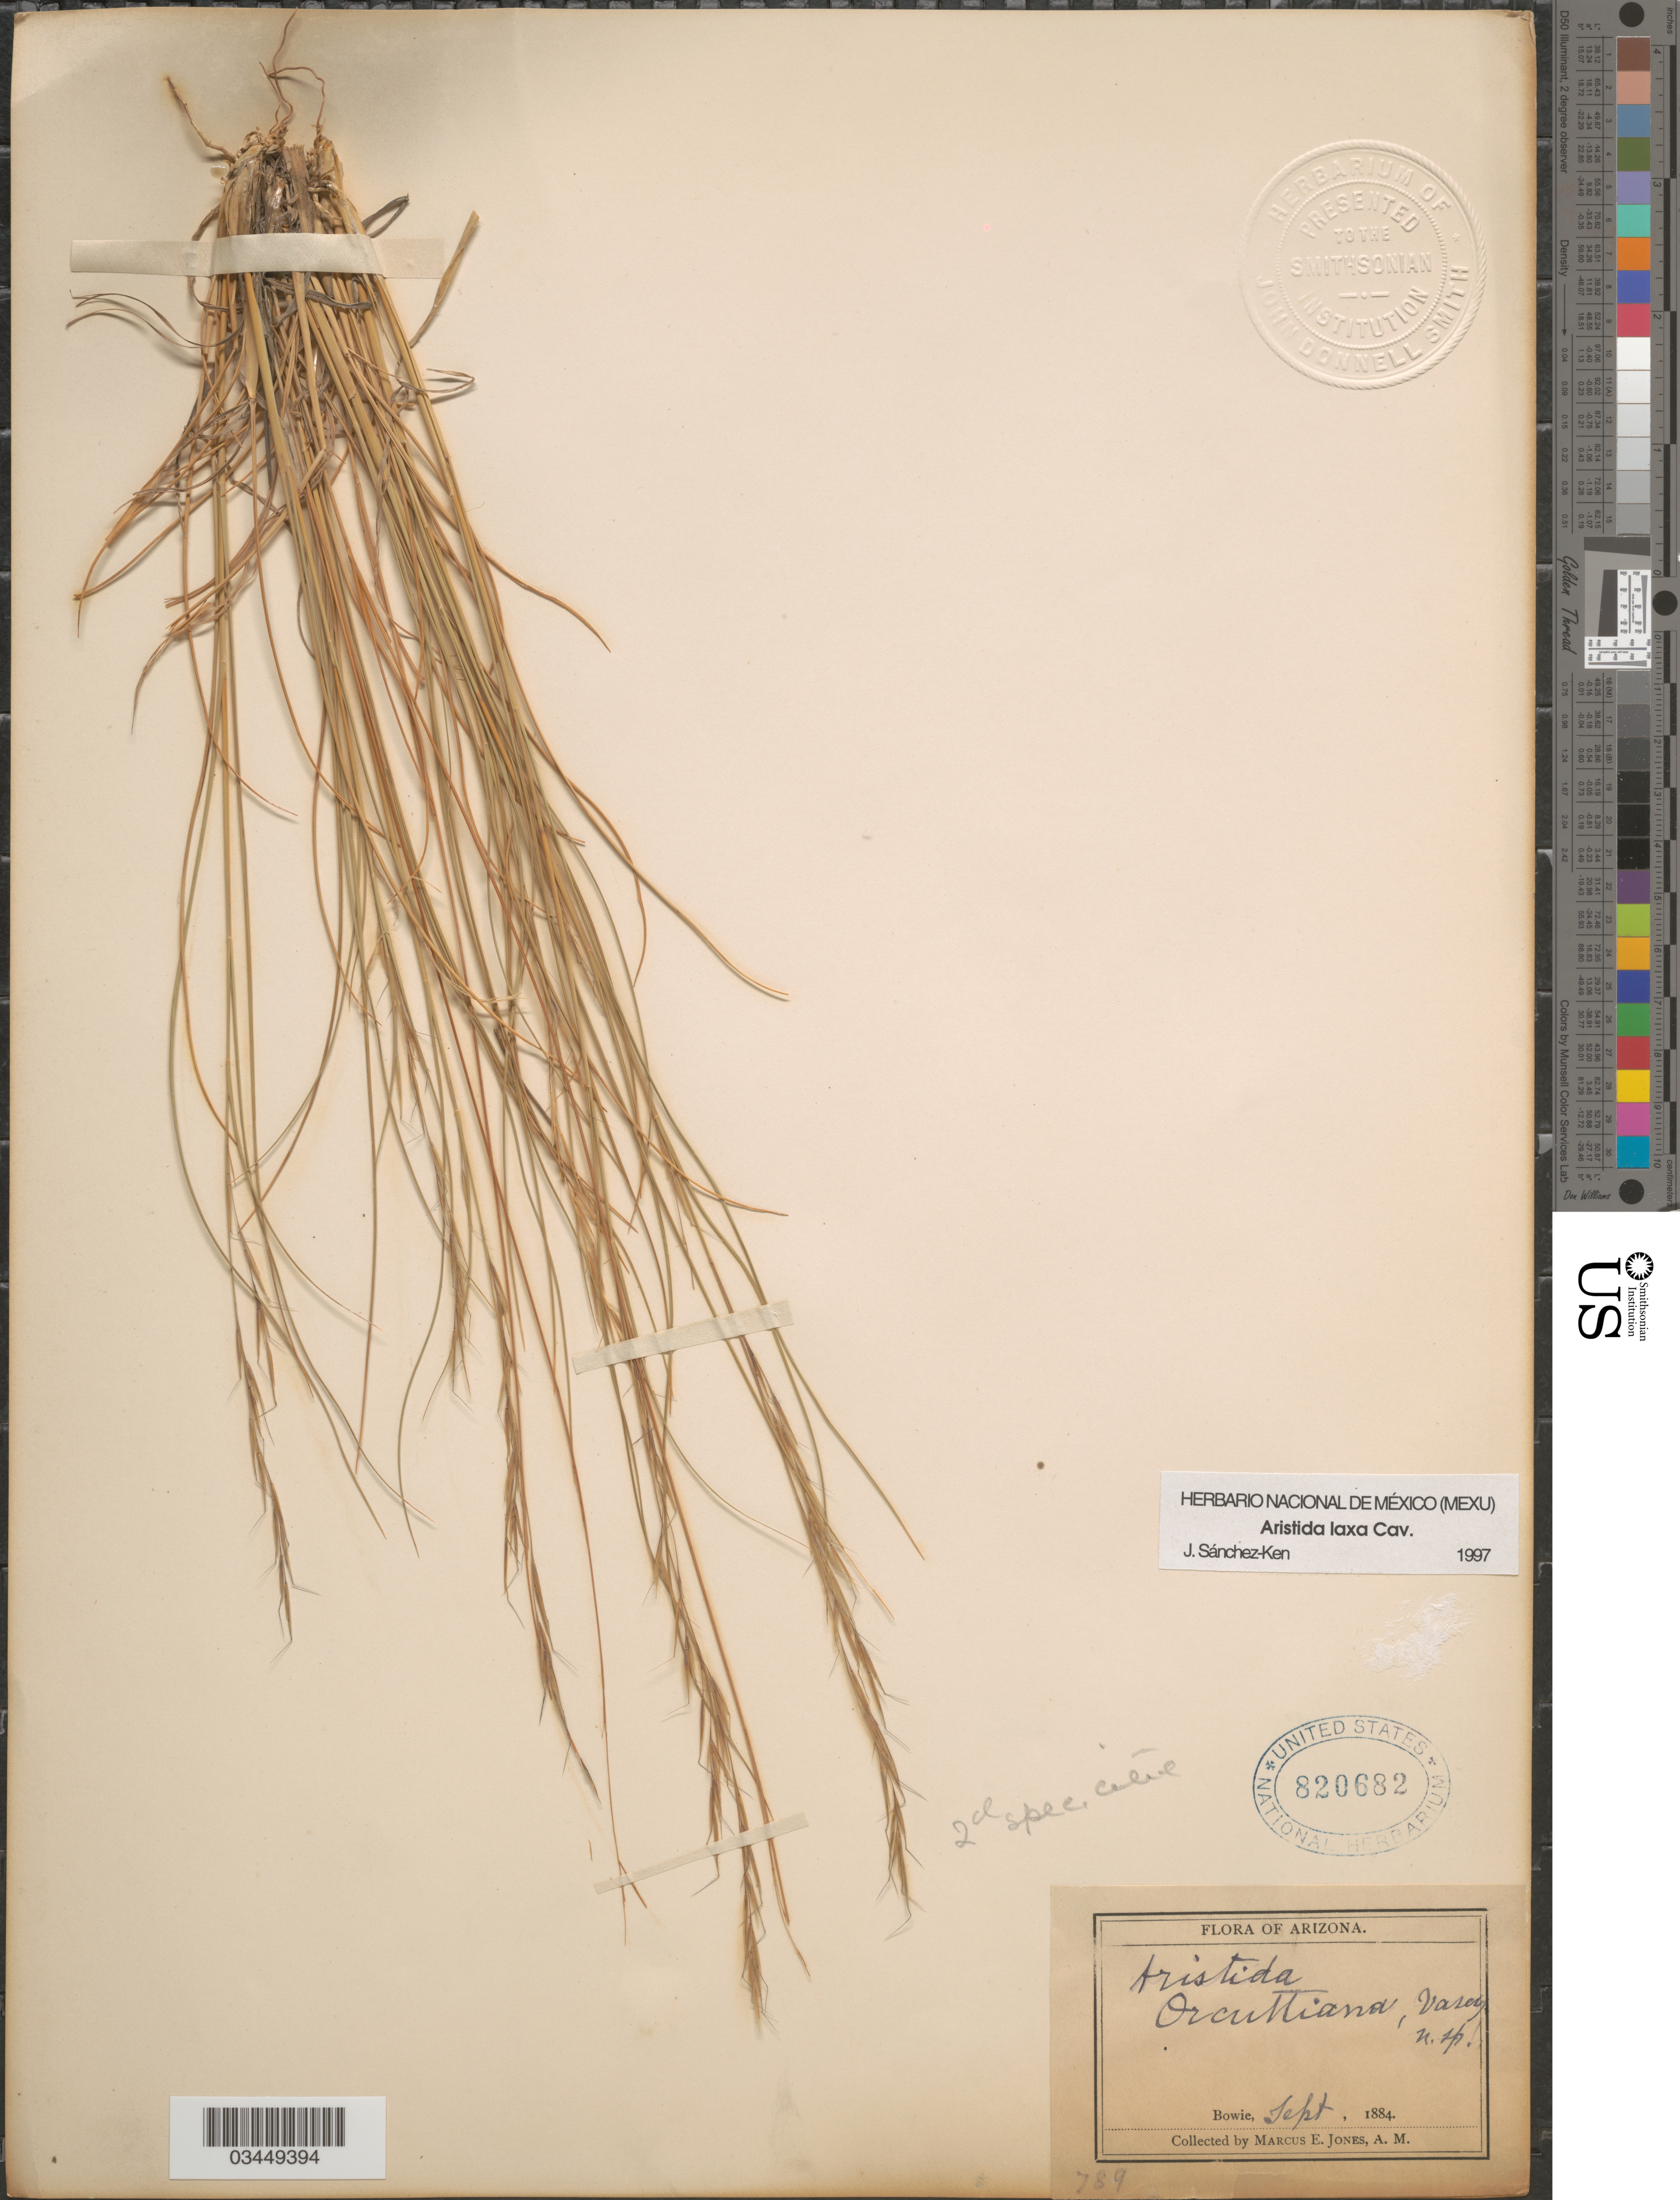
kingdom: Plantae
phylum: Tracheophyta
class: Liliopsida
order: Poales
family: Poaceae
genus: Aristida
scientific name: Aristida laxa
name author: Cav.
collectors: M. E. Jones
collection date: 1884-09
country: United States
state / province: Arizona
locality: Bowie.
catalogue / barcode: US 820682